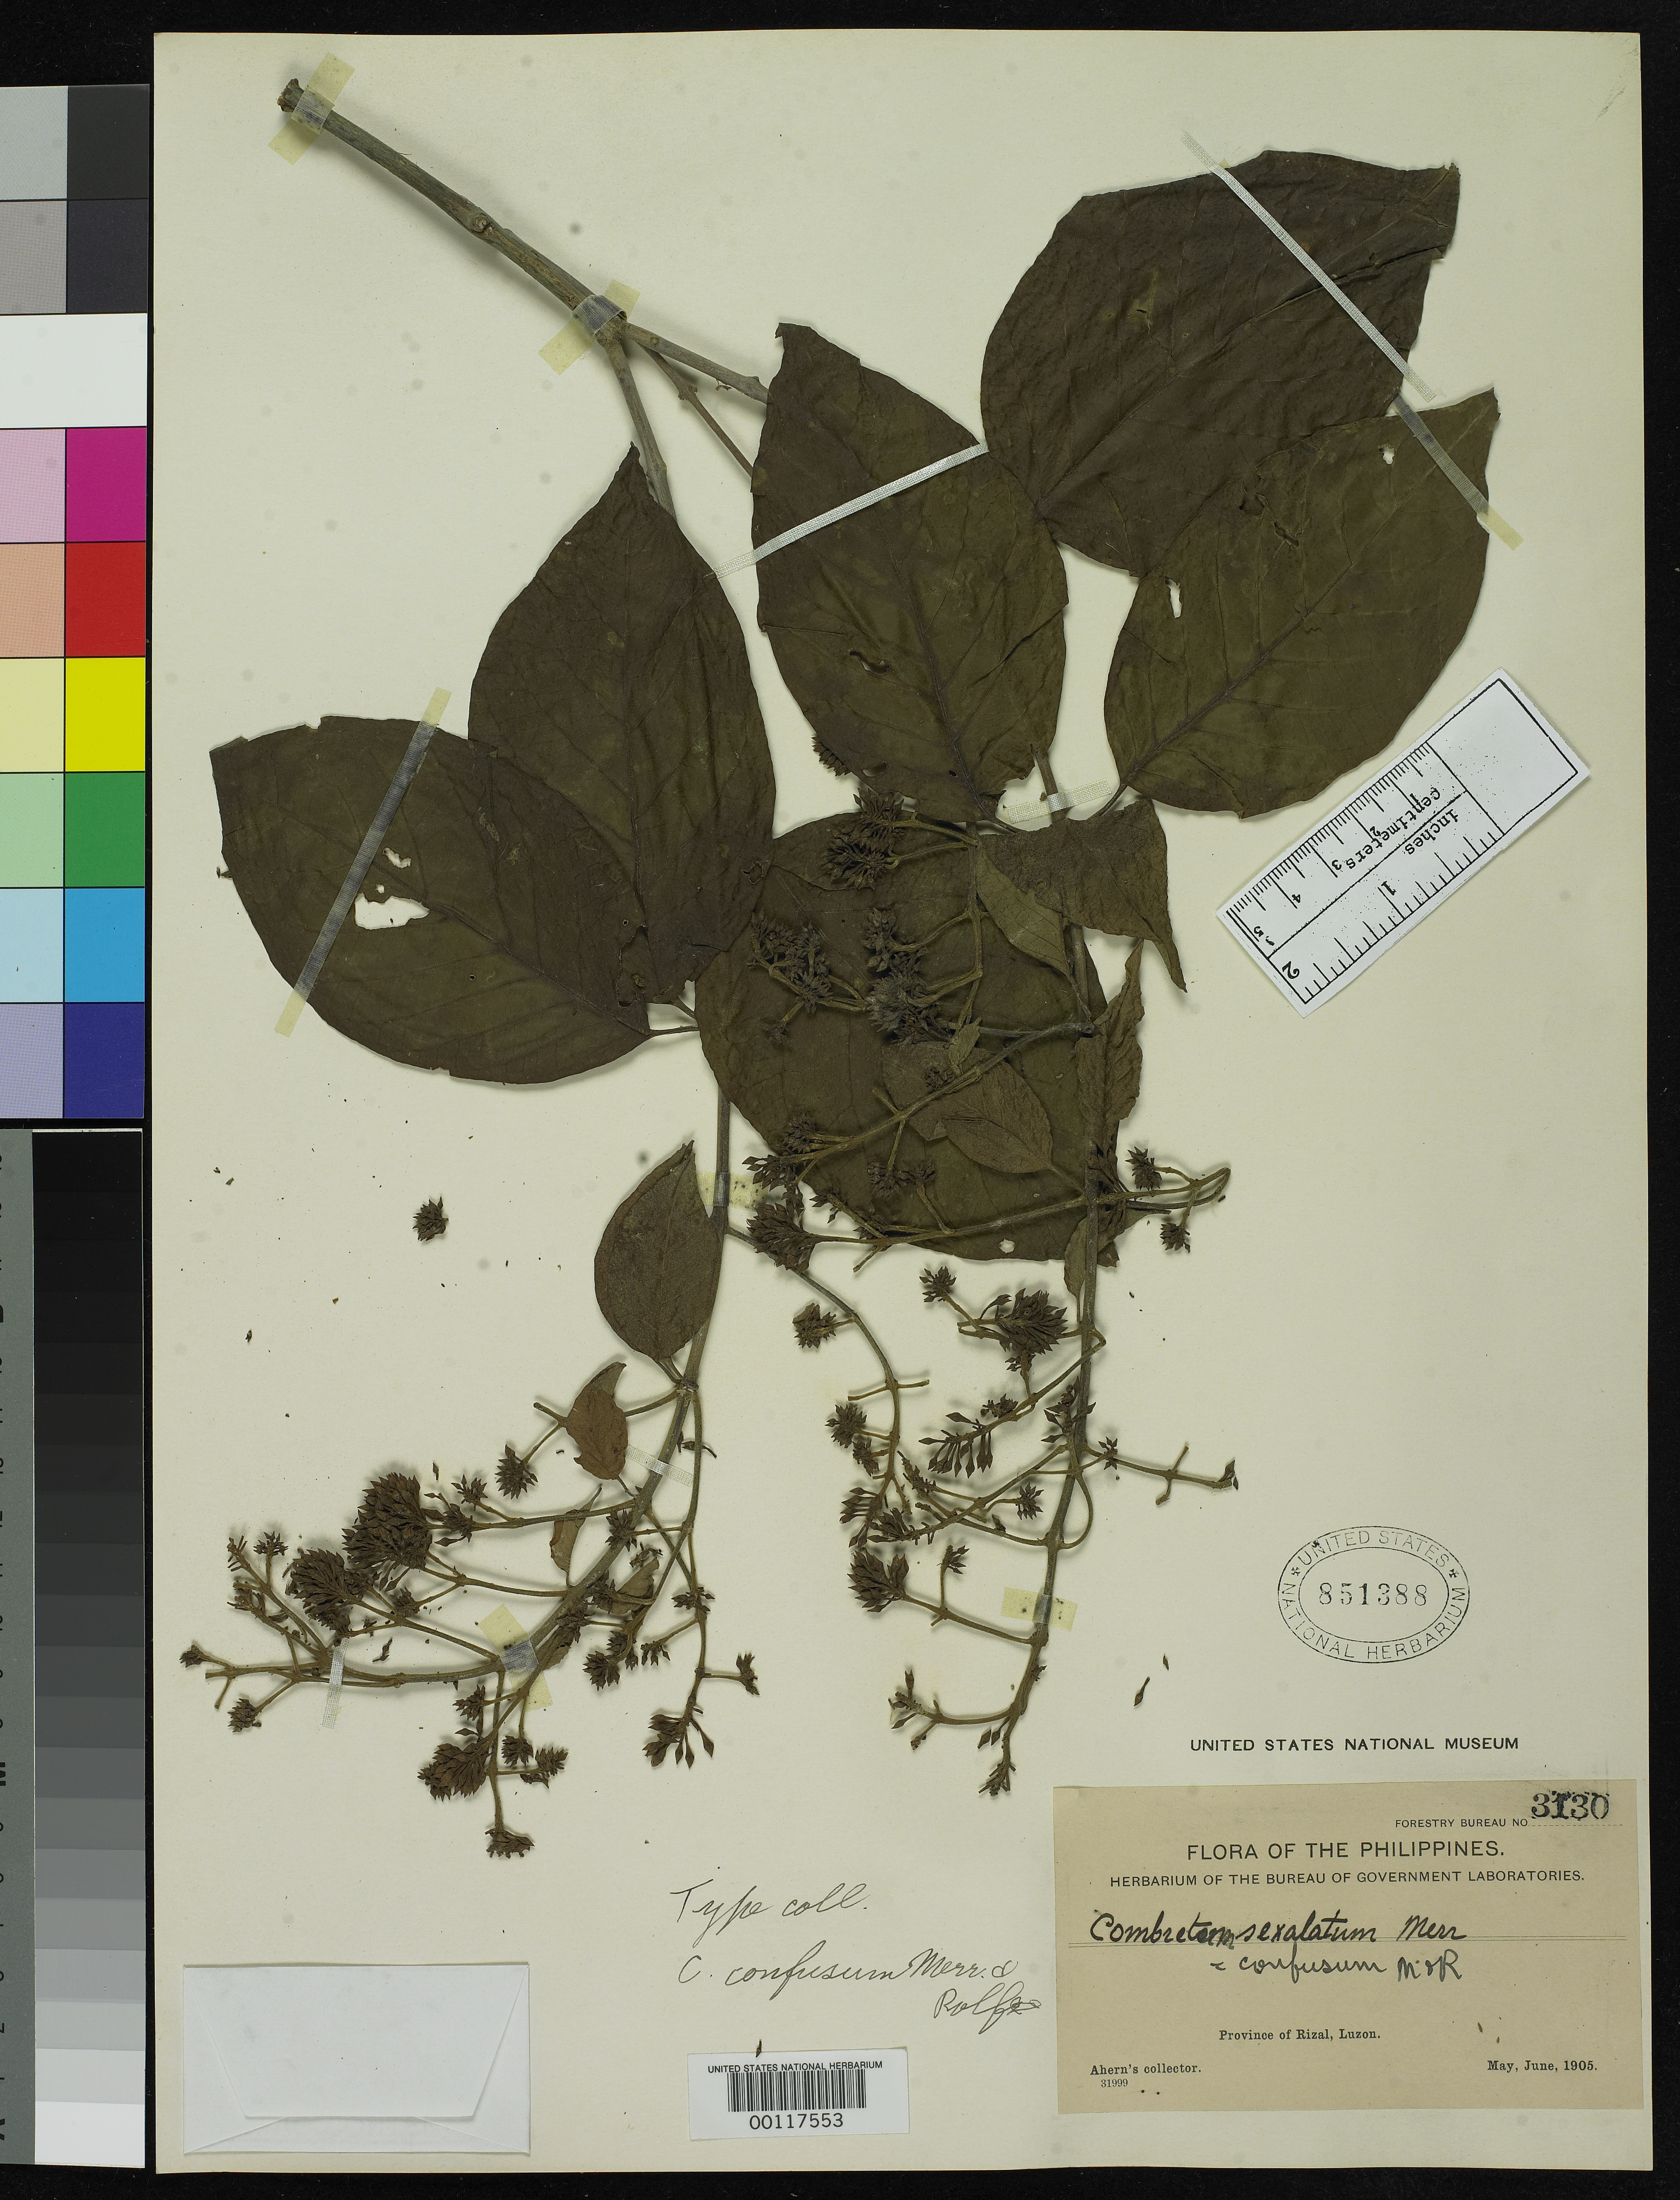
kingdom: Plantae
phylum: Tracheophyta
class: Magnoliopsida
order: Myrtales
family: Combretaceae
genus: Combretum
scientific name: Combretum confusum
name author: Merr. & Rolfe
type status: Isotype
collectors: Ahern's collector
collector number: For. Bur. 3130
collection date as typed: May 1905 to -- Jun 1905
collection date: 1905-05/1905-06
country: Philippines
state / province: Calabarzon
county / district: Rizal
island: Luzon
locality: Bosoboso.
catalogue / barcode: US 851388